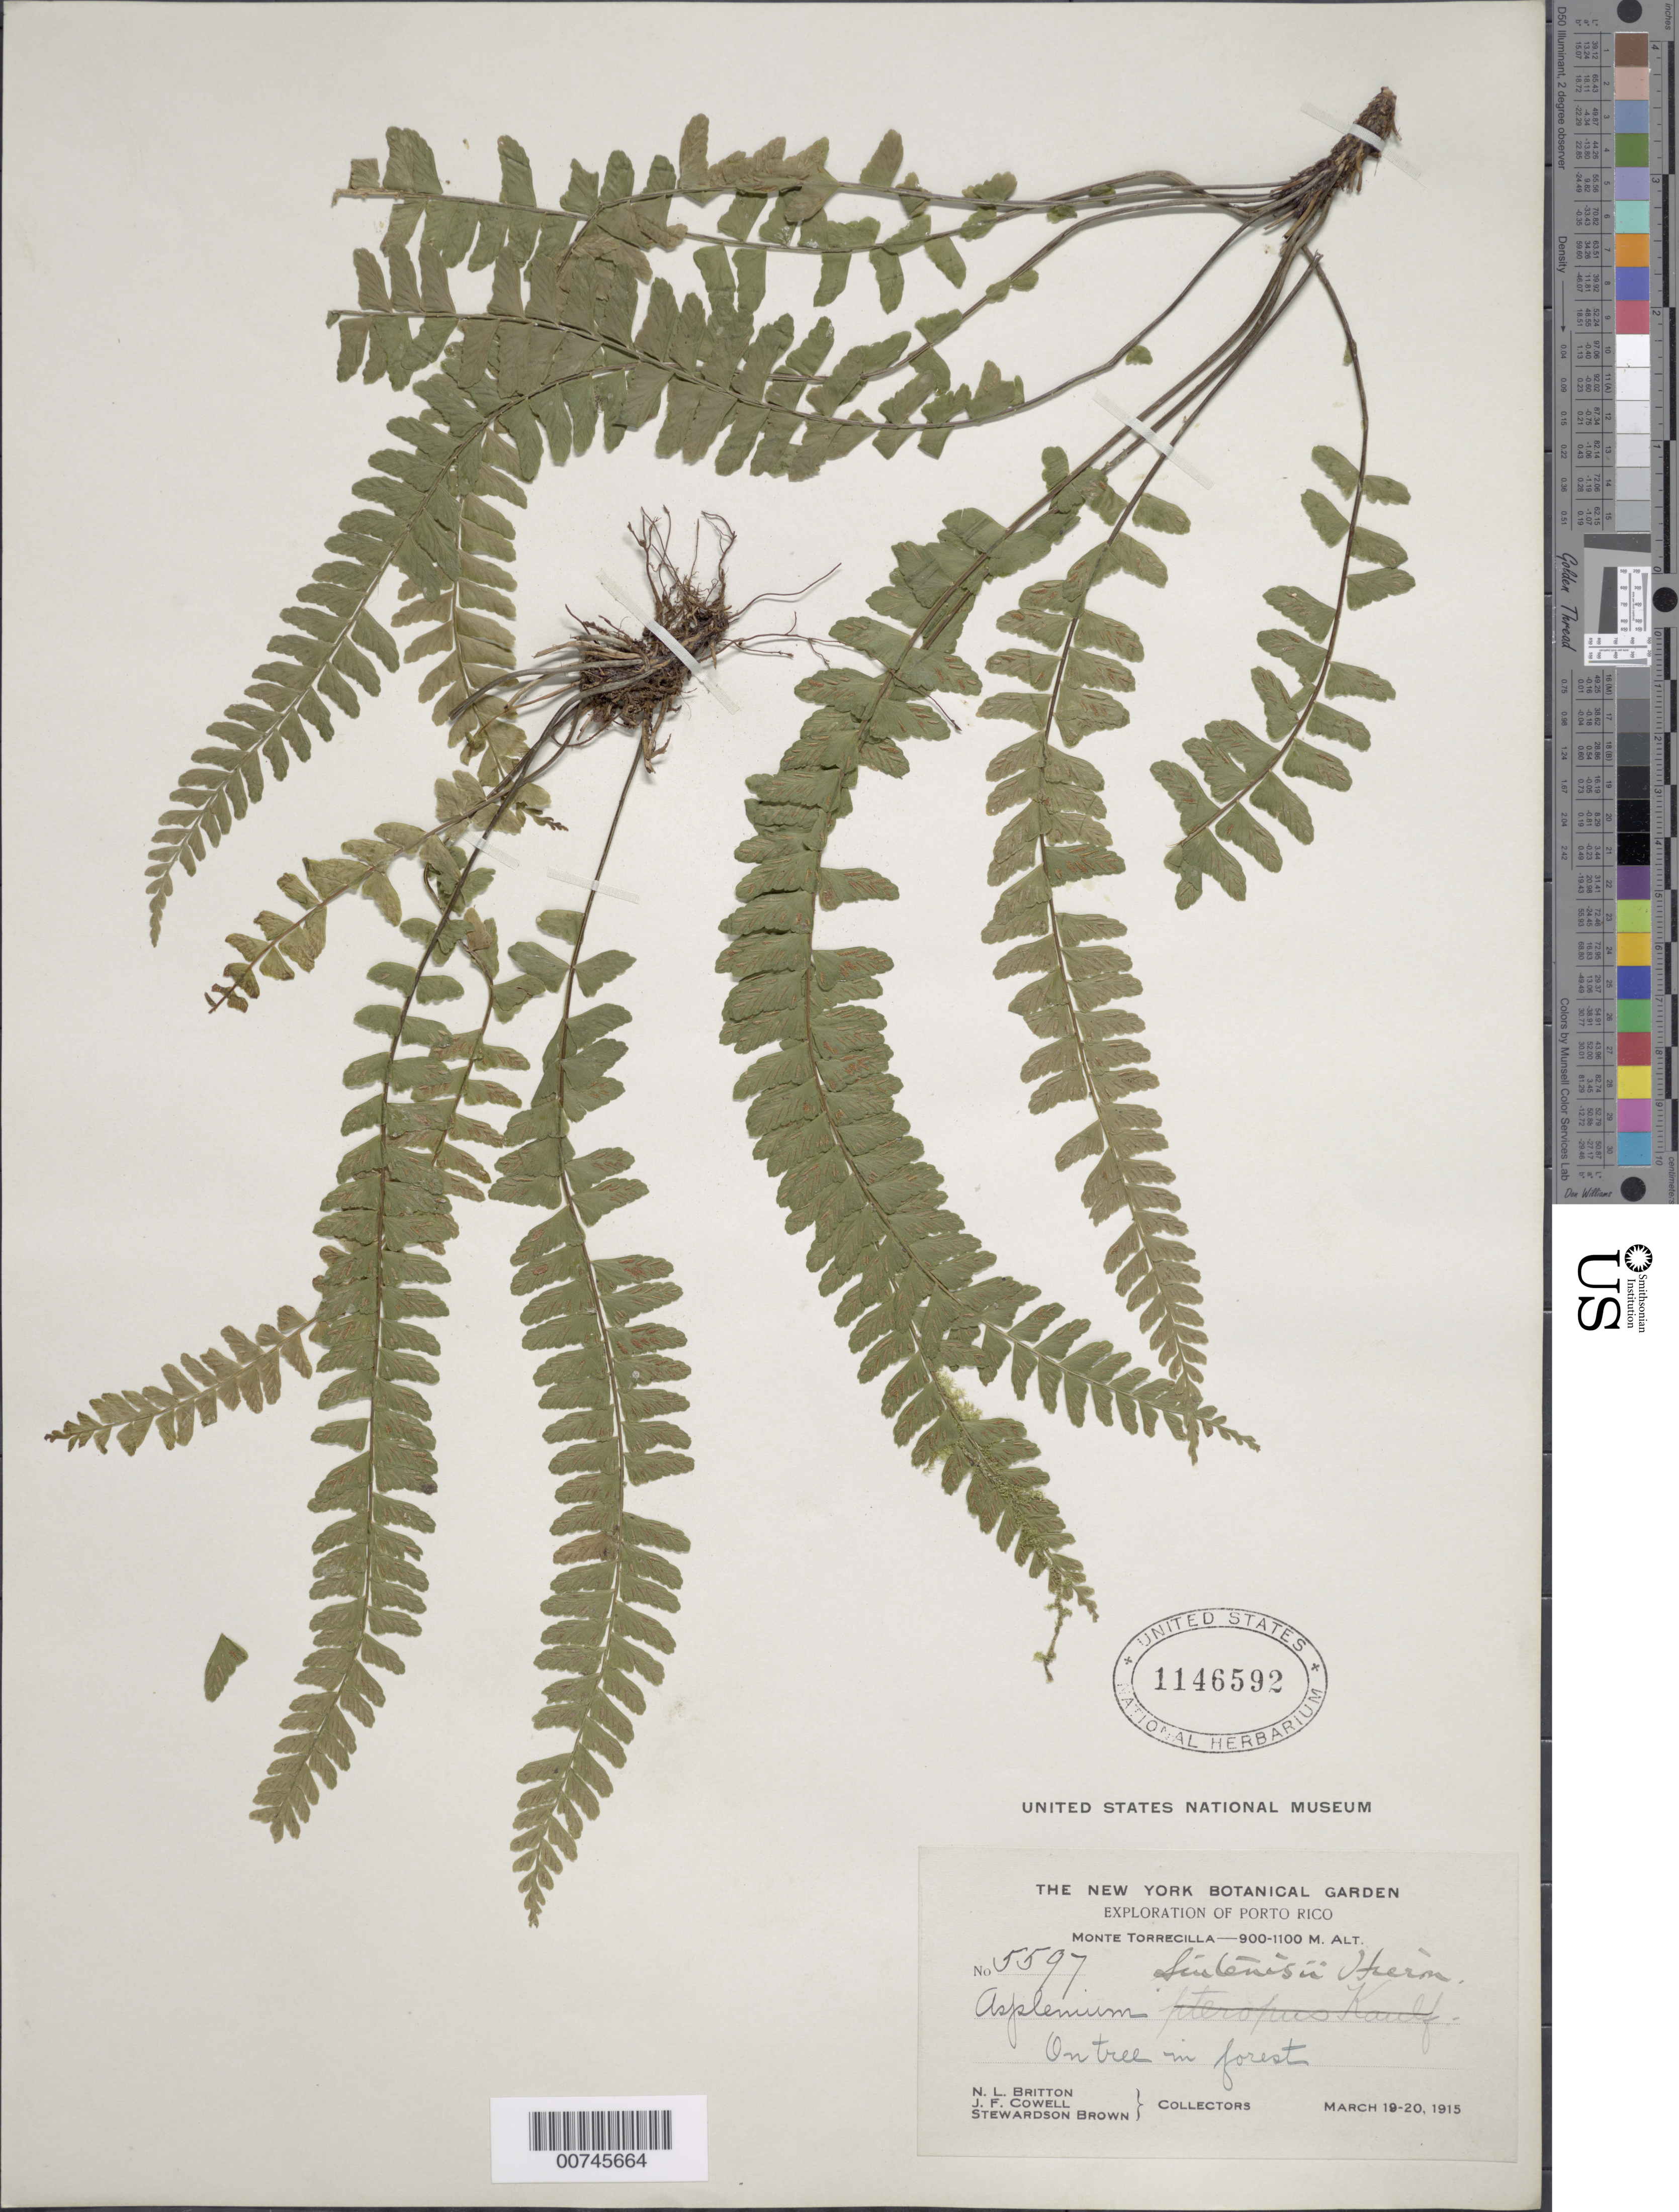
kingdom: Plantae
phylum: Tracheophyta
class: Polypodiopsida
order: Polypodiales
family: Aspleniaceae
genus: Asplenium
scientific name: Asplenium rhomboidale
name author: Desv.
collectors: N. Britton, J. F. Cowell & S. Brown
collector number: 5597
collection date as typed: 19 Mar 1915 to 20 Mar 1915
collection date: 1915-03-19/1915-03-20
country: Puerto Rico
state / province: Barranquitas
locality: Monte Torrecilla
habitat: On tree in forest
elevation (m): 900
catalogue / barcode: US 1146592